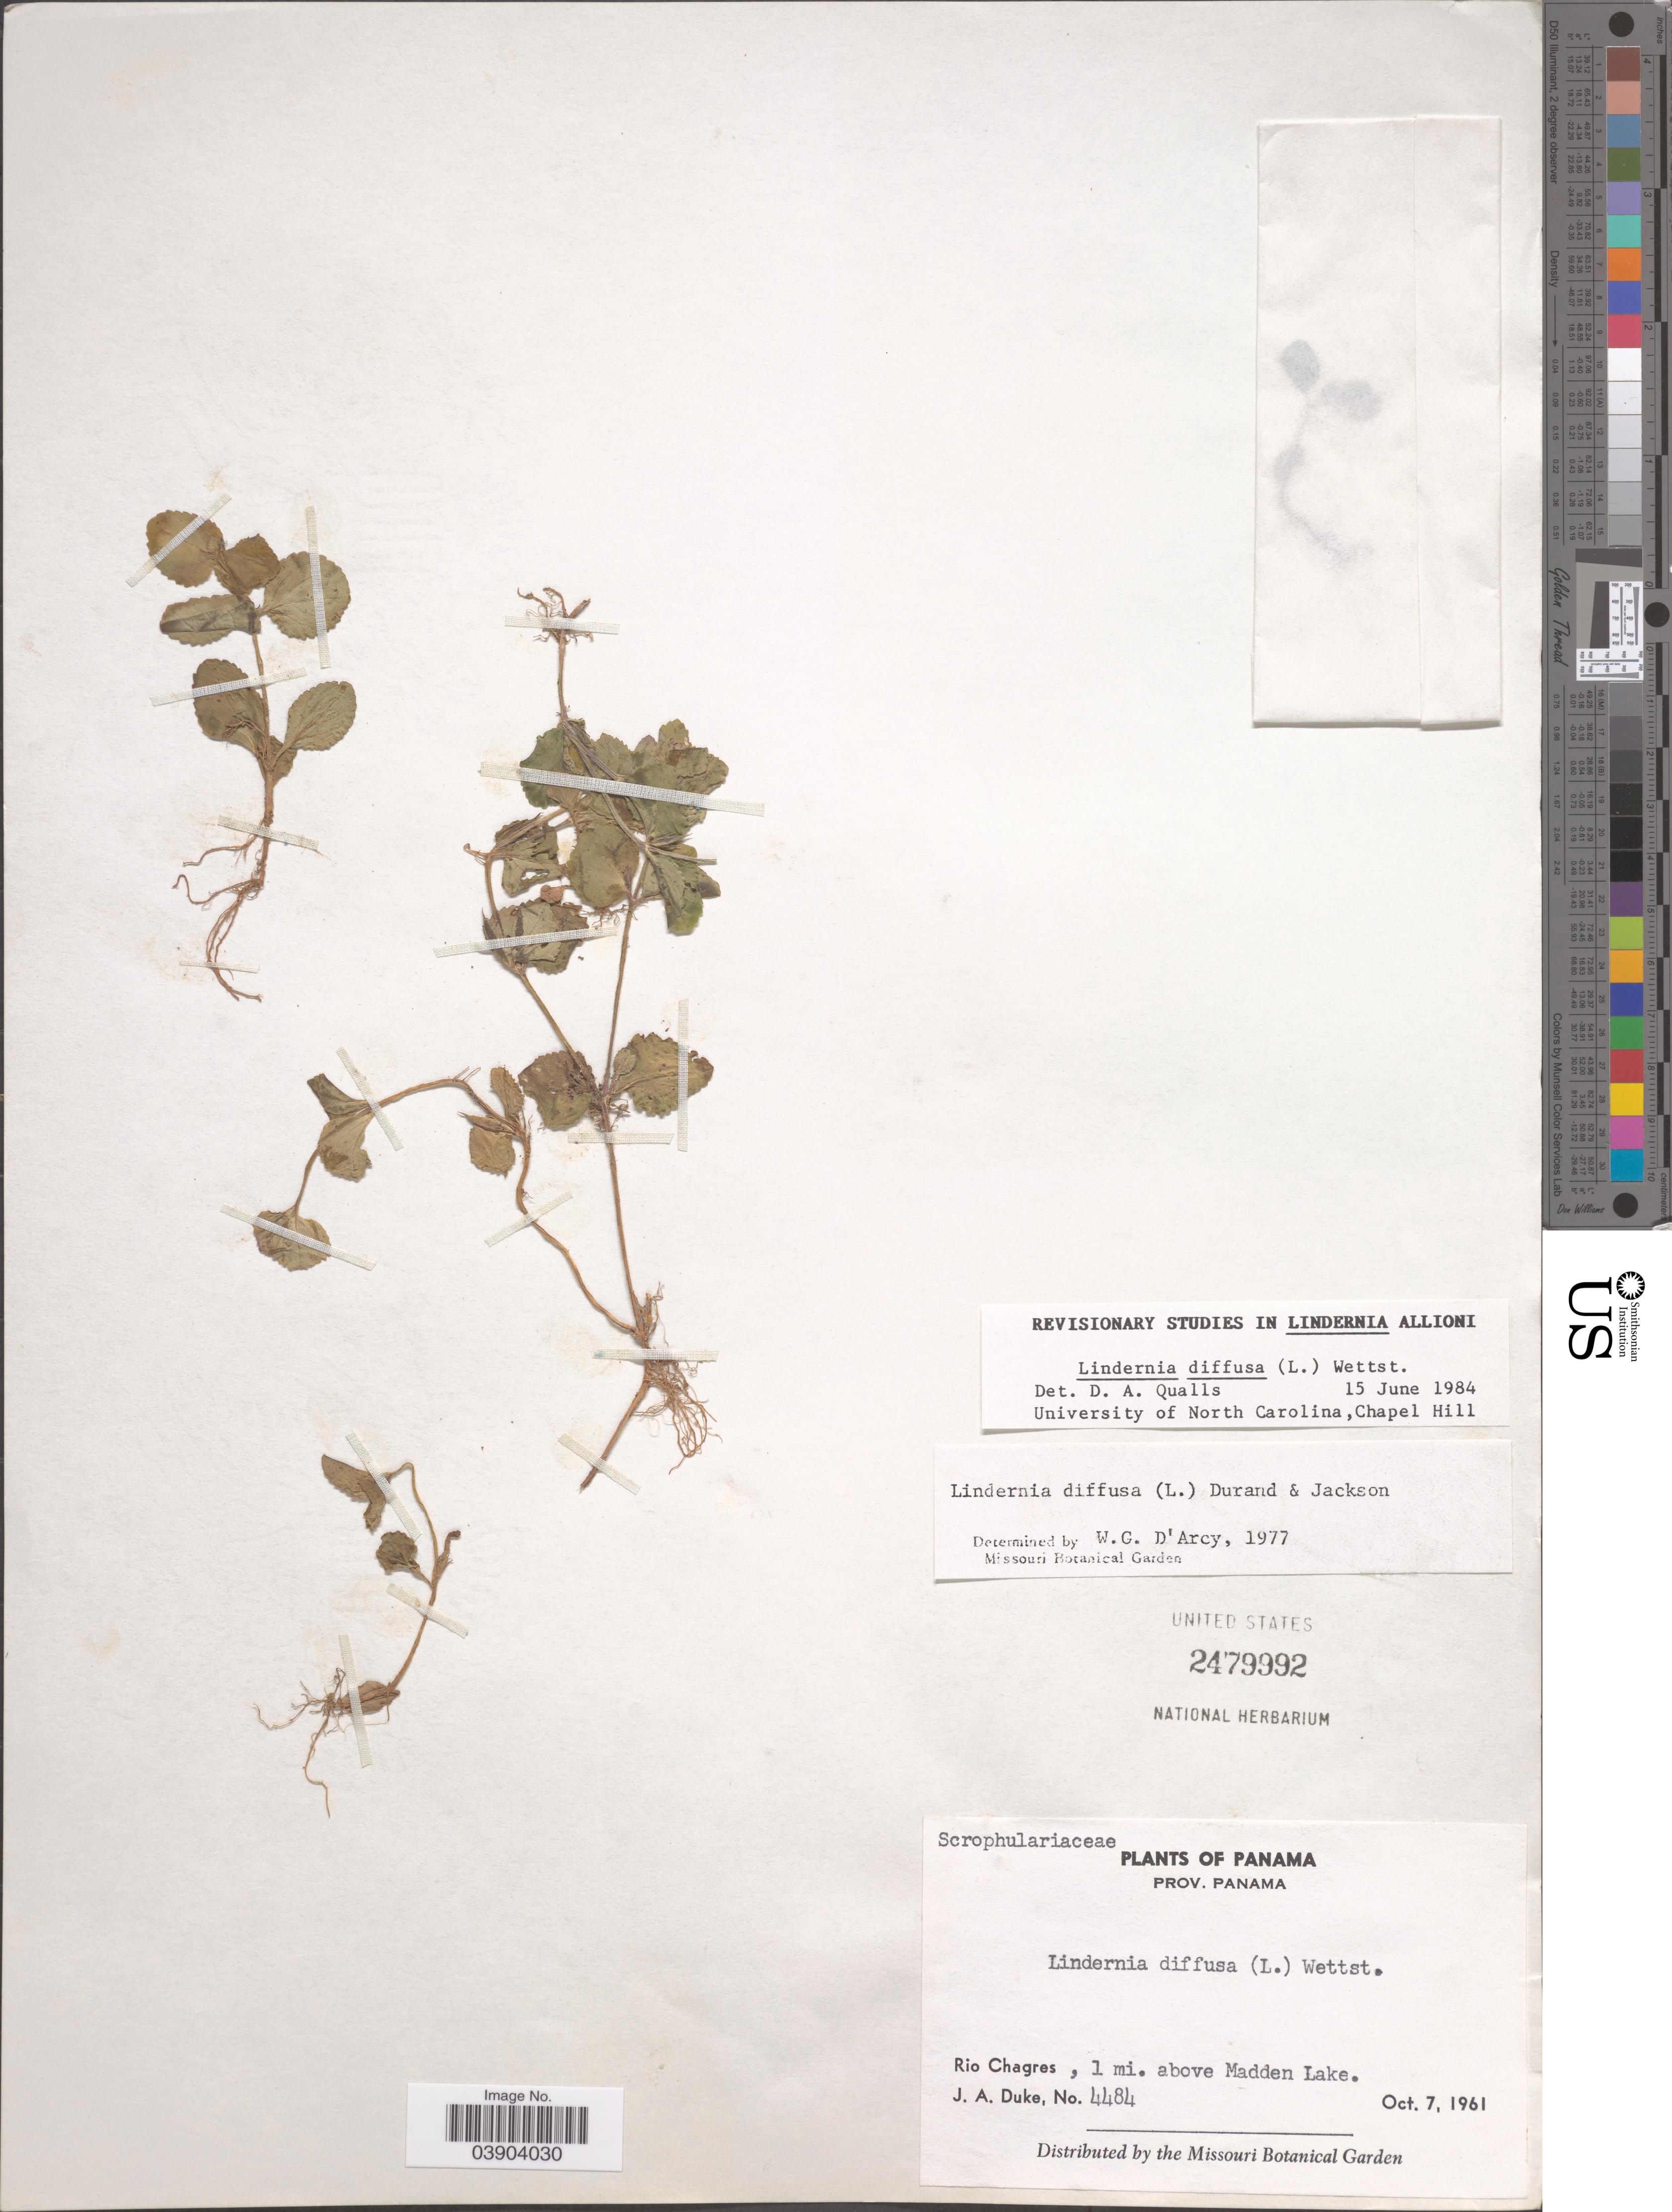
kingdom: Plantae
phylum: Tracheophyta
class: Magnoliopsida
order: Lamiales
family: Linderniaceae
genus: Lindernia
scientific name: Lindernia diffusa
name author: (L.) Wettst.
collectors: J. A. Duke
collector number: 4484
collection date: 1961-10-07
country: Panama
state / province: Panamá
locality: Rio Chagres, 1 mi. above Madden Lake.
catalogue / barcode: US 2479992